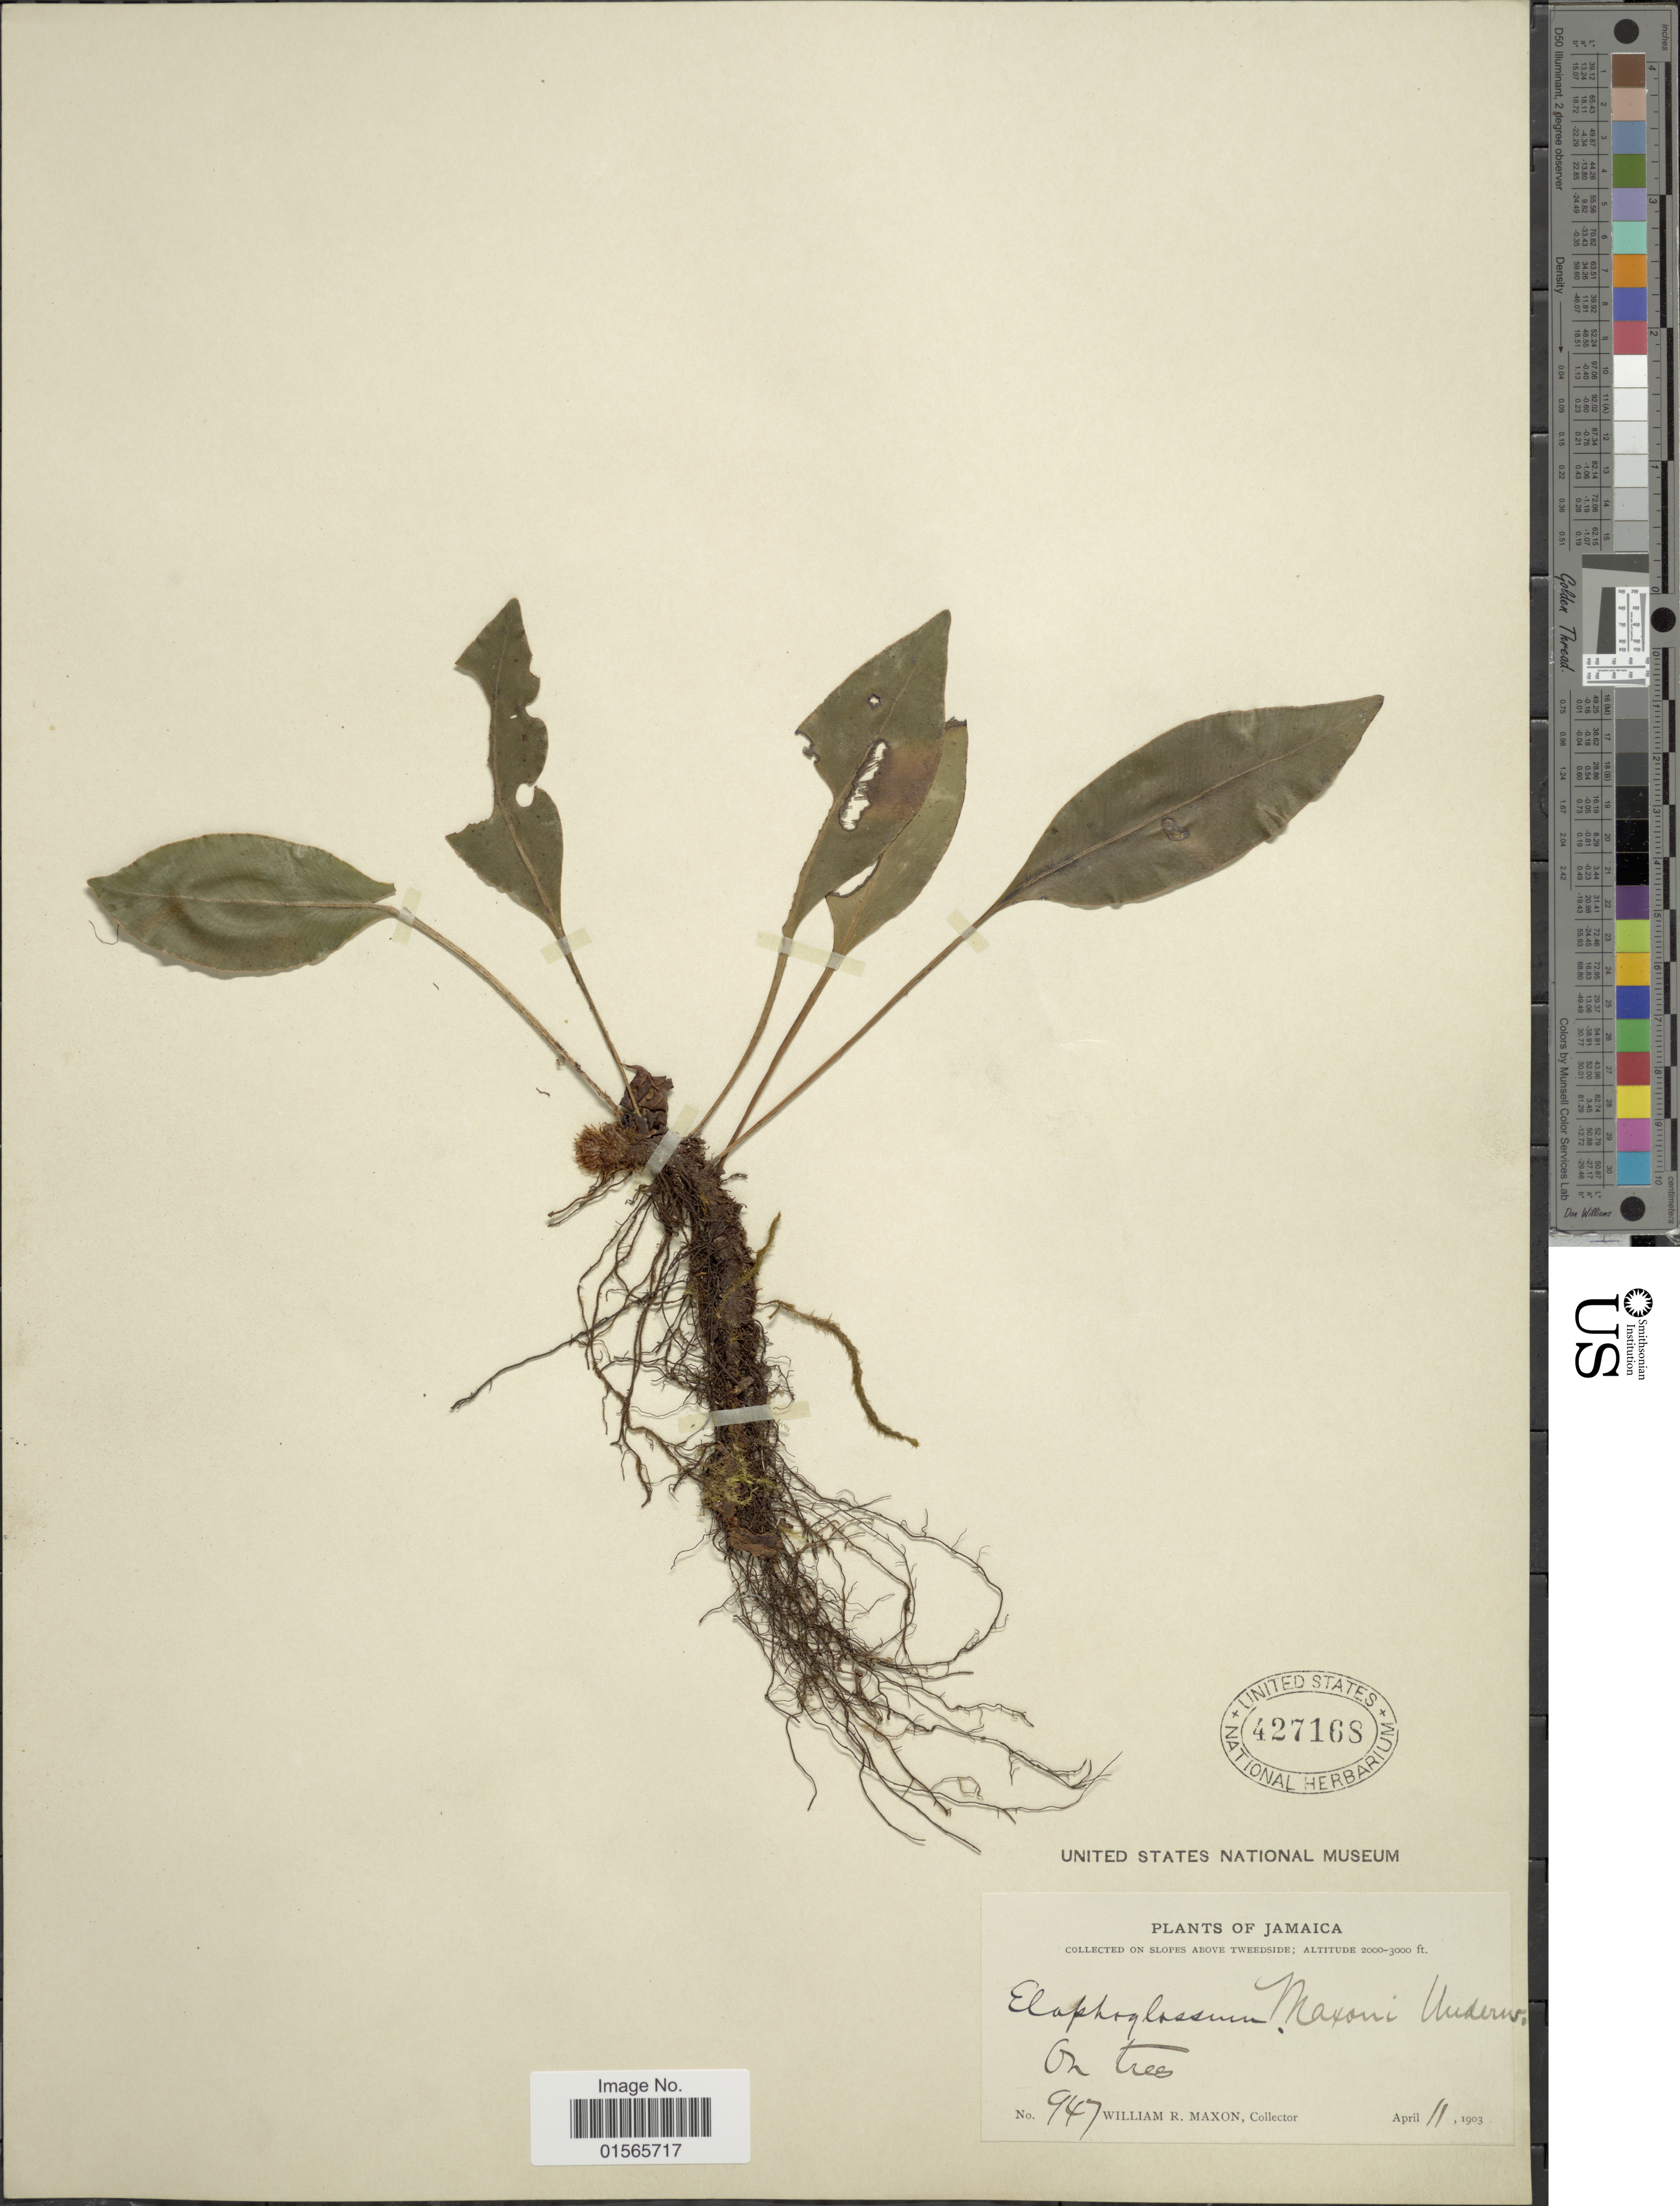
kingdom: Plantae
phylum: Tracheophyta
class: Polypodiopsida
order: Polypodiales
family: Dryopteridaceae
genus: Elaphoglossum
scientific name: Elaphoglossum maxonii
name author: Underw. ex C.V. Morton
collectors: W. R. Maxon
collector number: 947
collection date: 1903-04-11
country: Jamaica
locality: On slopes above Tweeside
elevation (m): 610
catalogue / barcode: US 427168